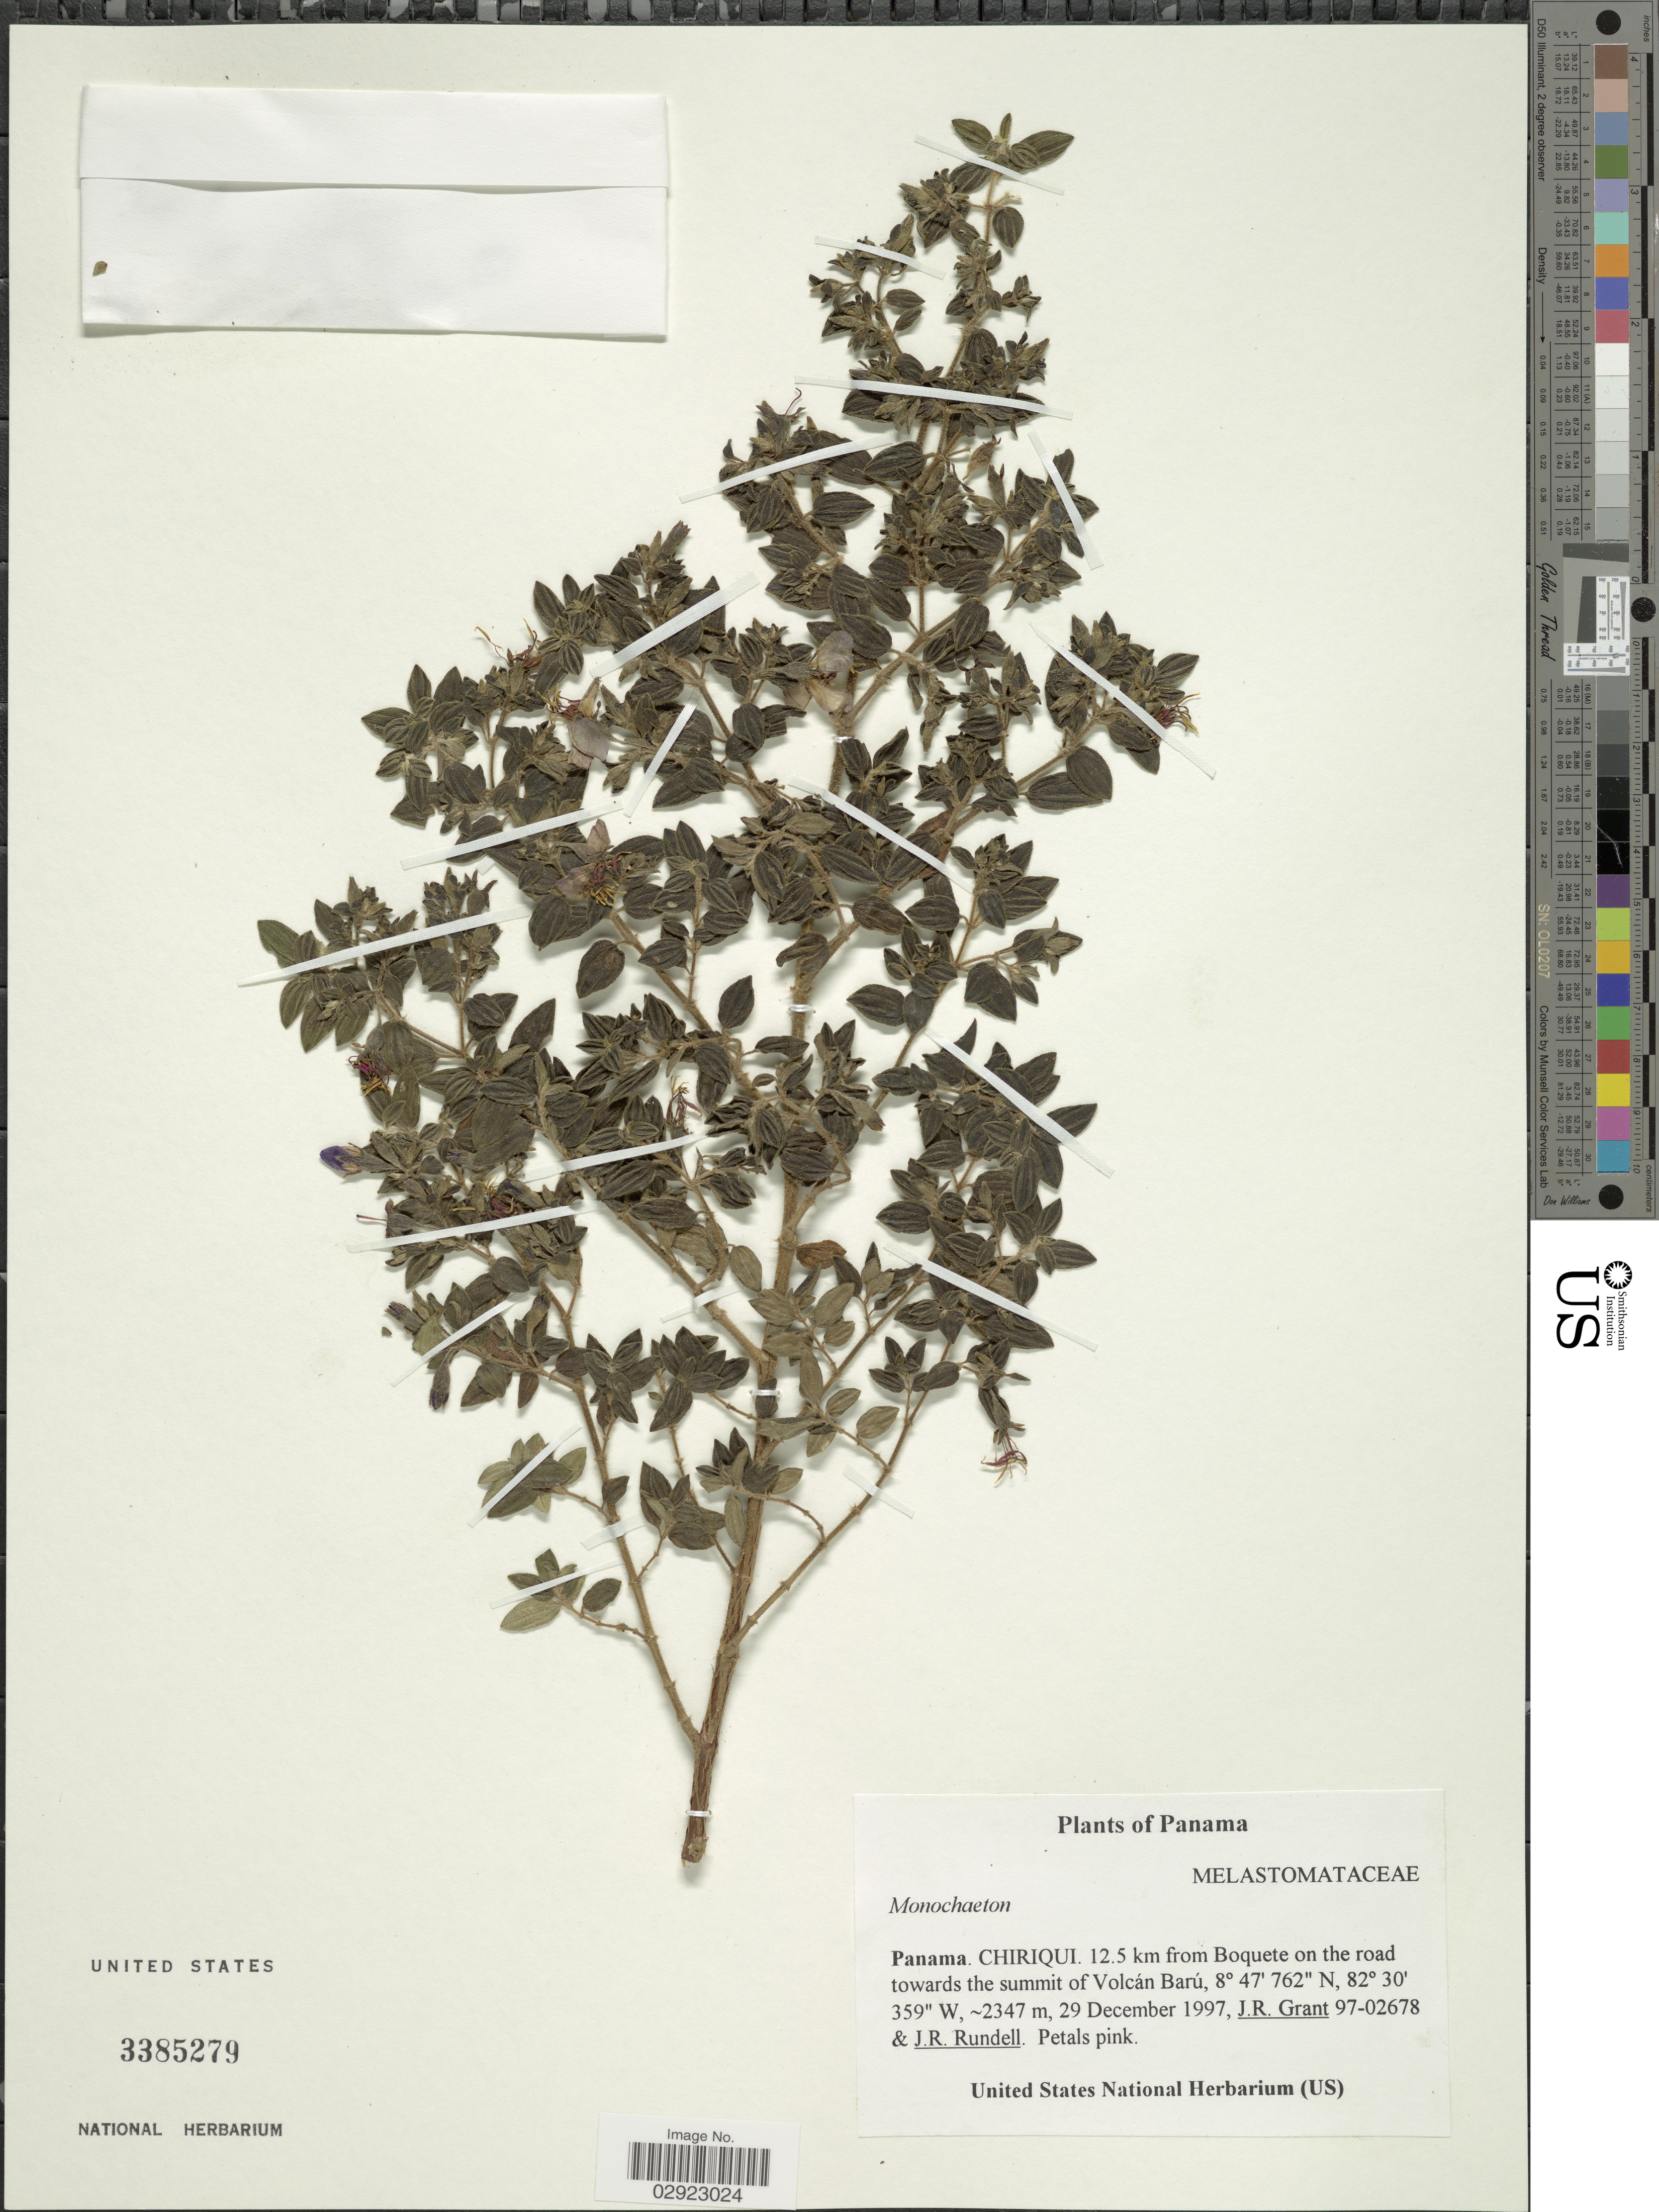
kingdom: Plantae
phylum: Tracheophyta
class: Magnoliopsida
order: Myrtales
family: Melastomataceae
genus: Monochaetum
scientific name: Monochaetum sp.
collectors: J. Grant & J. R. Rundell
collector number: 97-02678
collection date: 1997-12-29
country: Panama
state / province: Chiriqui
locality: Panama. Chiriqui. 12.5 km from Boquete on the road towards the summit of Volcán Barú.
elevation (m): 2347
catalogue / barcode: US 3385279